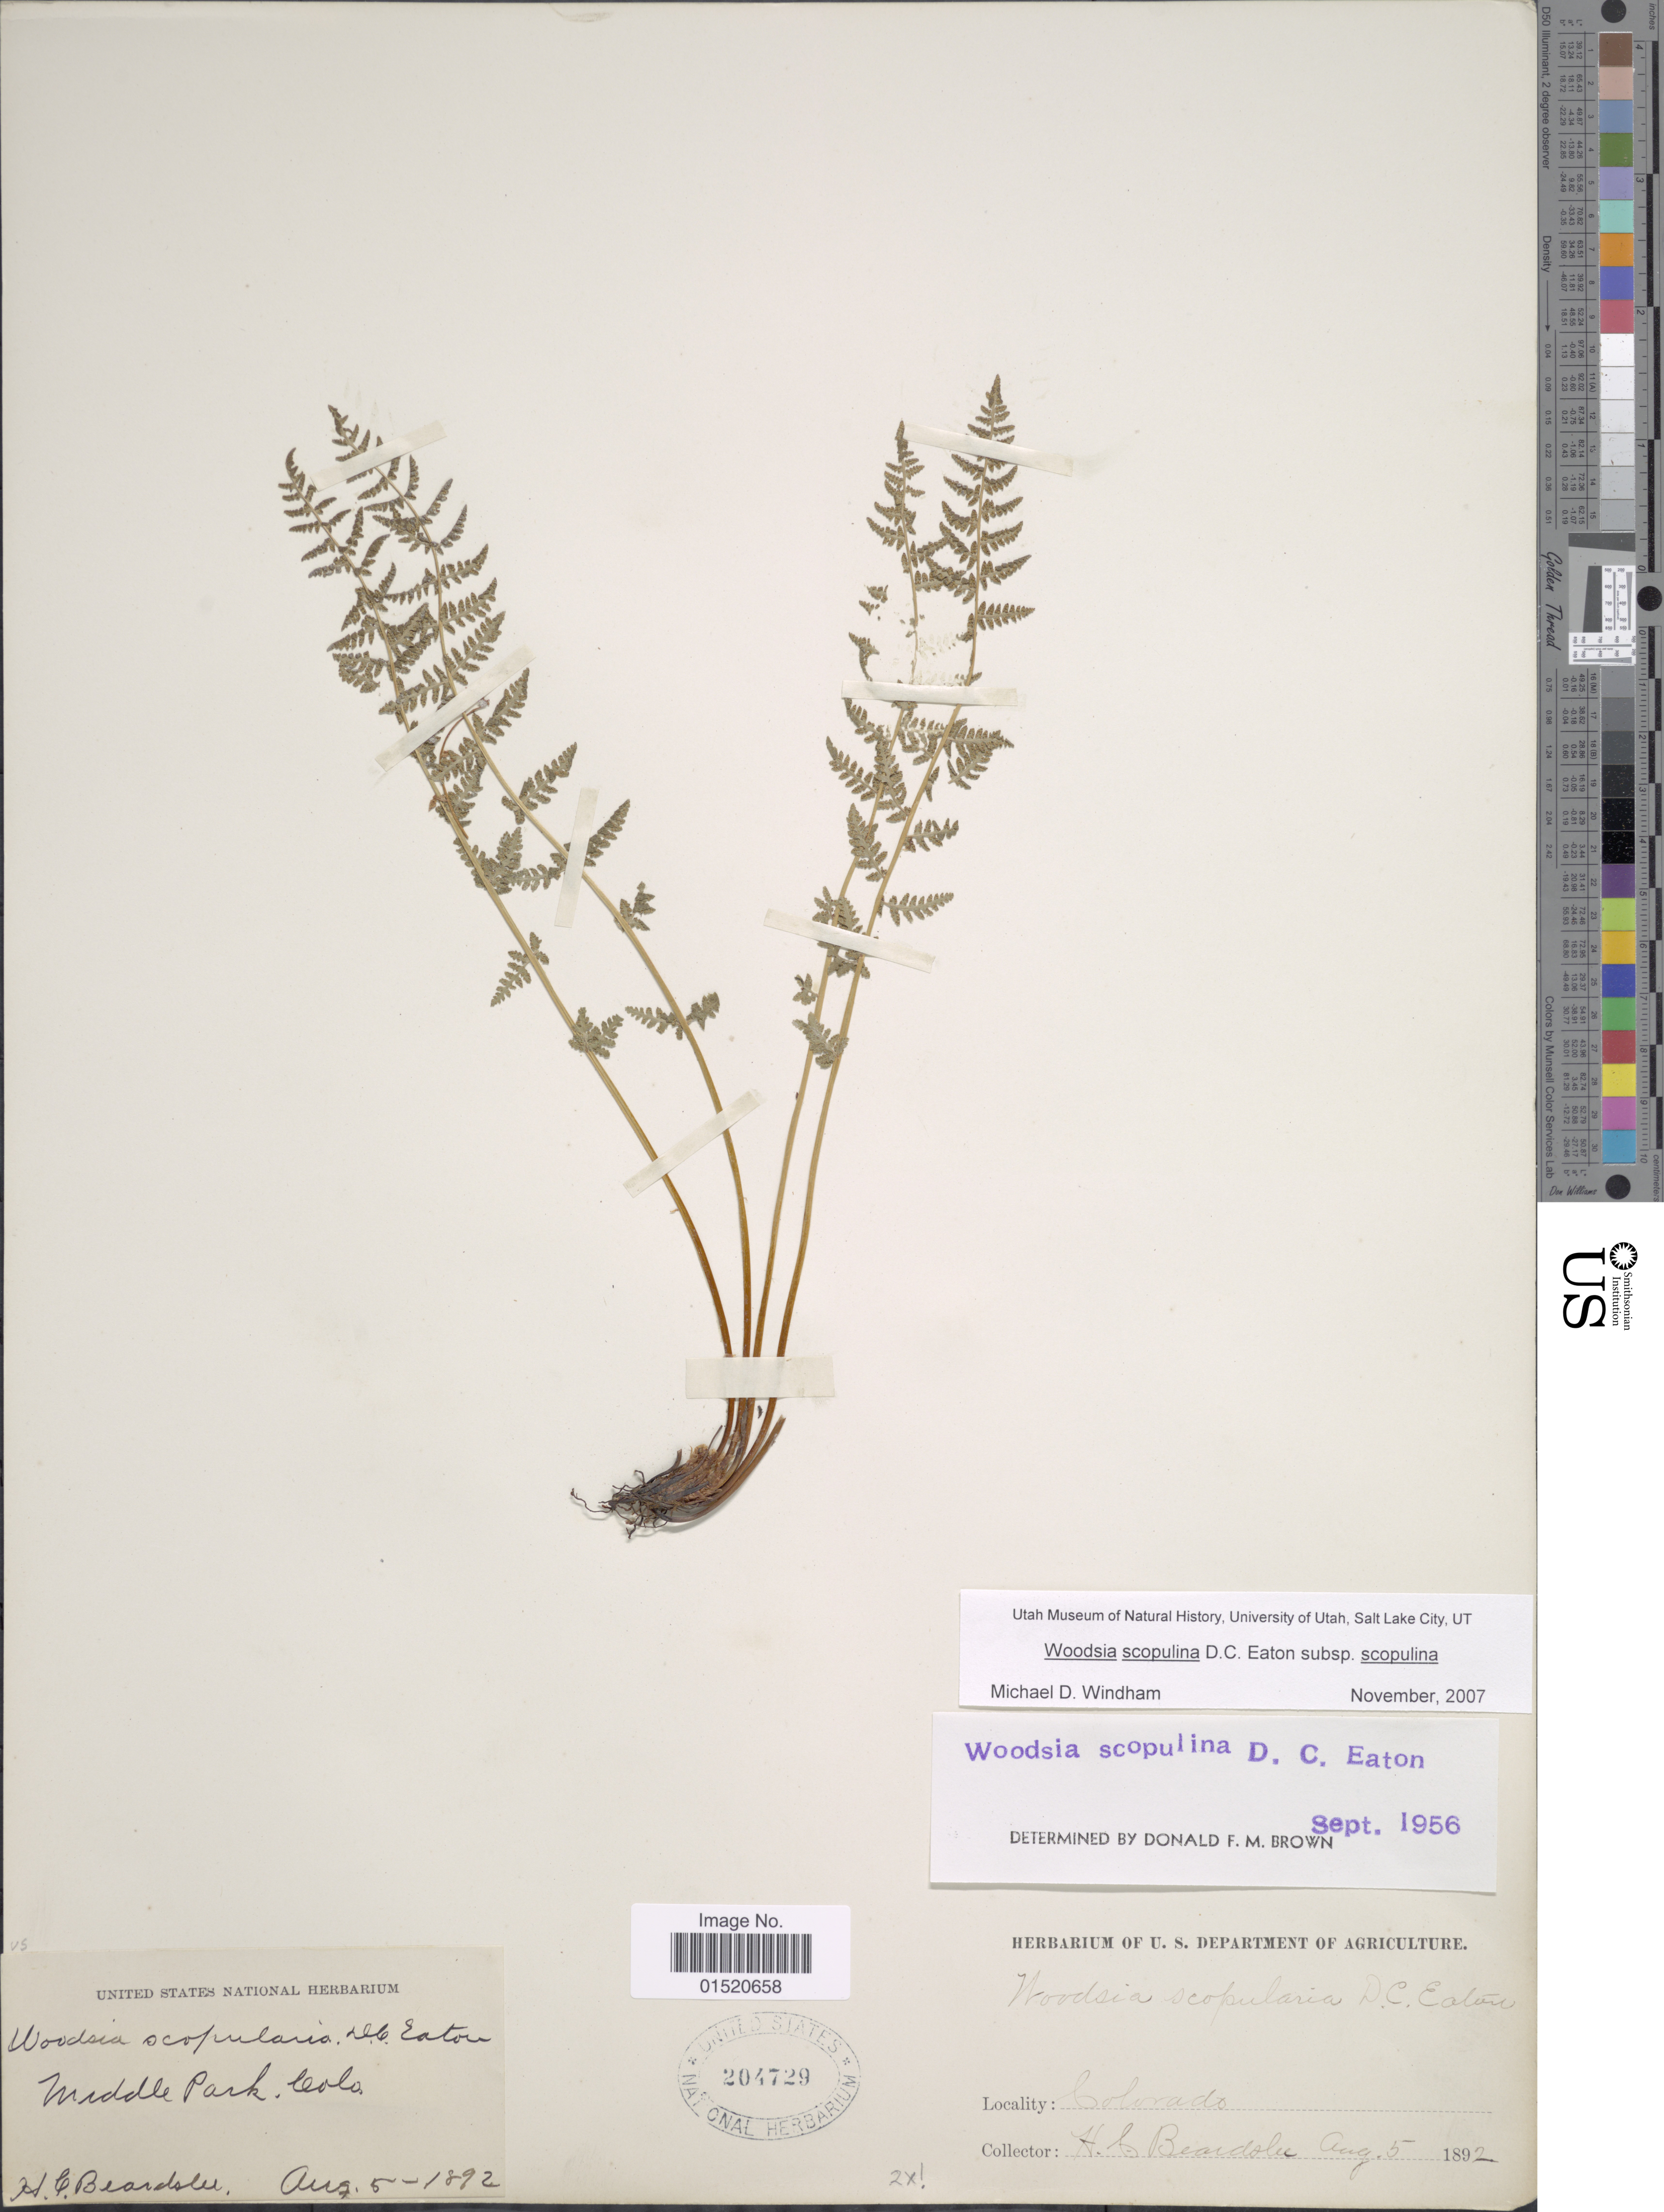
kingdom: Plantae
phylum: Tracheophyta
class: Polypodiopsida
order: Polypodiales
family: Woodsiaceae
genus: Woodsia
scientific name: Woodsia scopulina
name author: D.C. Eaton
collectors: H. Beardslee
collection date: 1892-08-05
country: United States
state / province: Colorado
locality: Middle Park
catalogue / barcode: US 204729